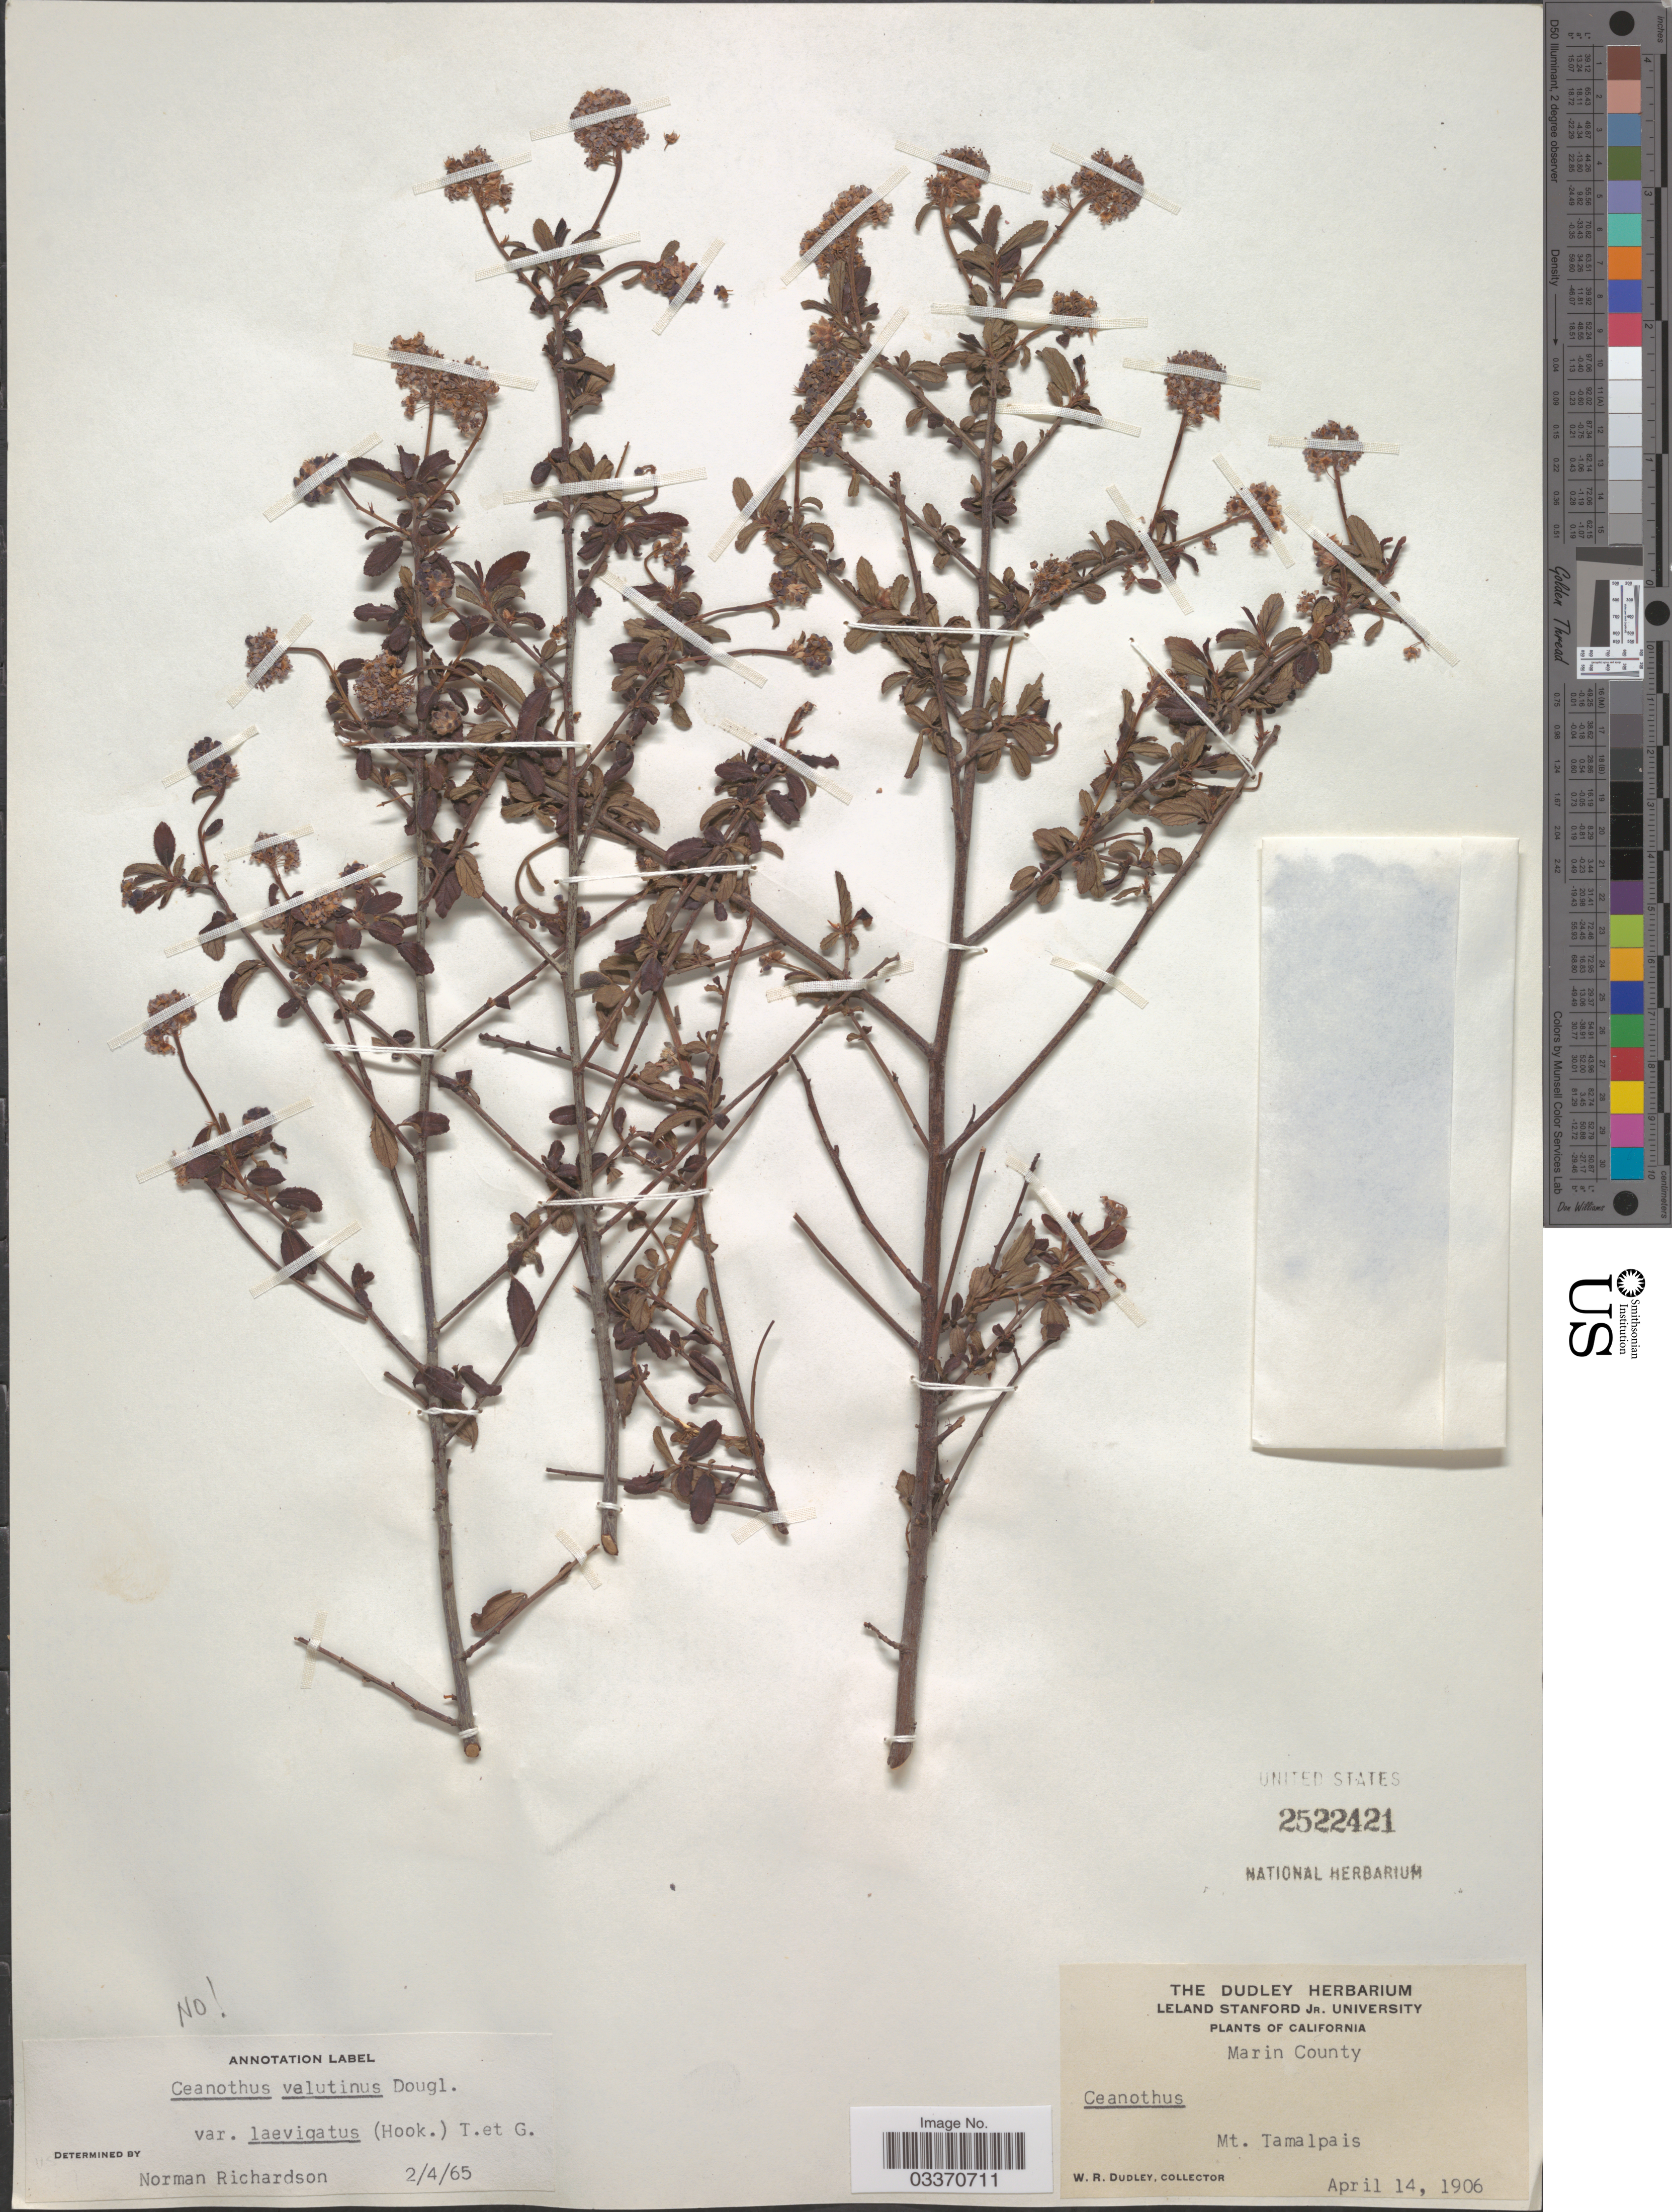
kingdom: Plantae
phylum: Tracheophyta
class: Magnoliopsida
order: Rosales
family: Rhamnaceae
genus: Ceanothus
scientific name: Ceanothus sp.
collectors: W. Dudley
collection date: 1906-04-14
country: United States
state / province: California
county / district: Marin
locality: Marin County. Mt. Tamalpais.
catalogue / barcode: US 2522421